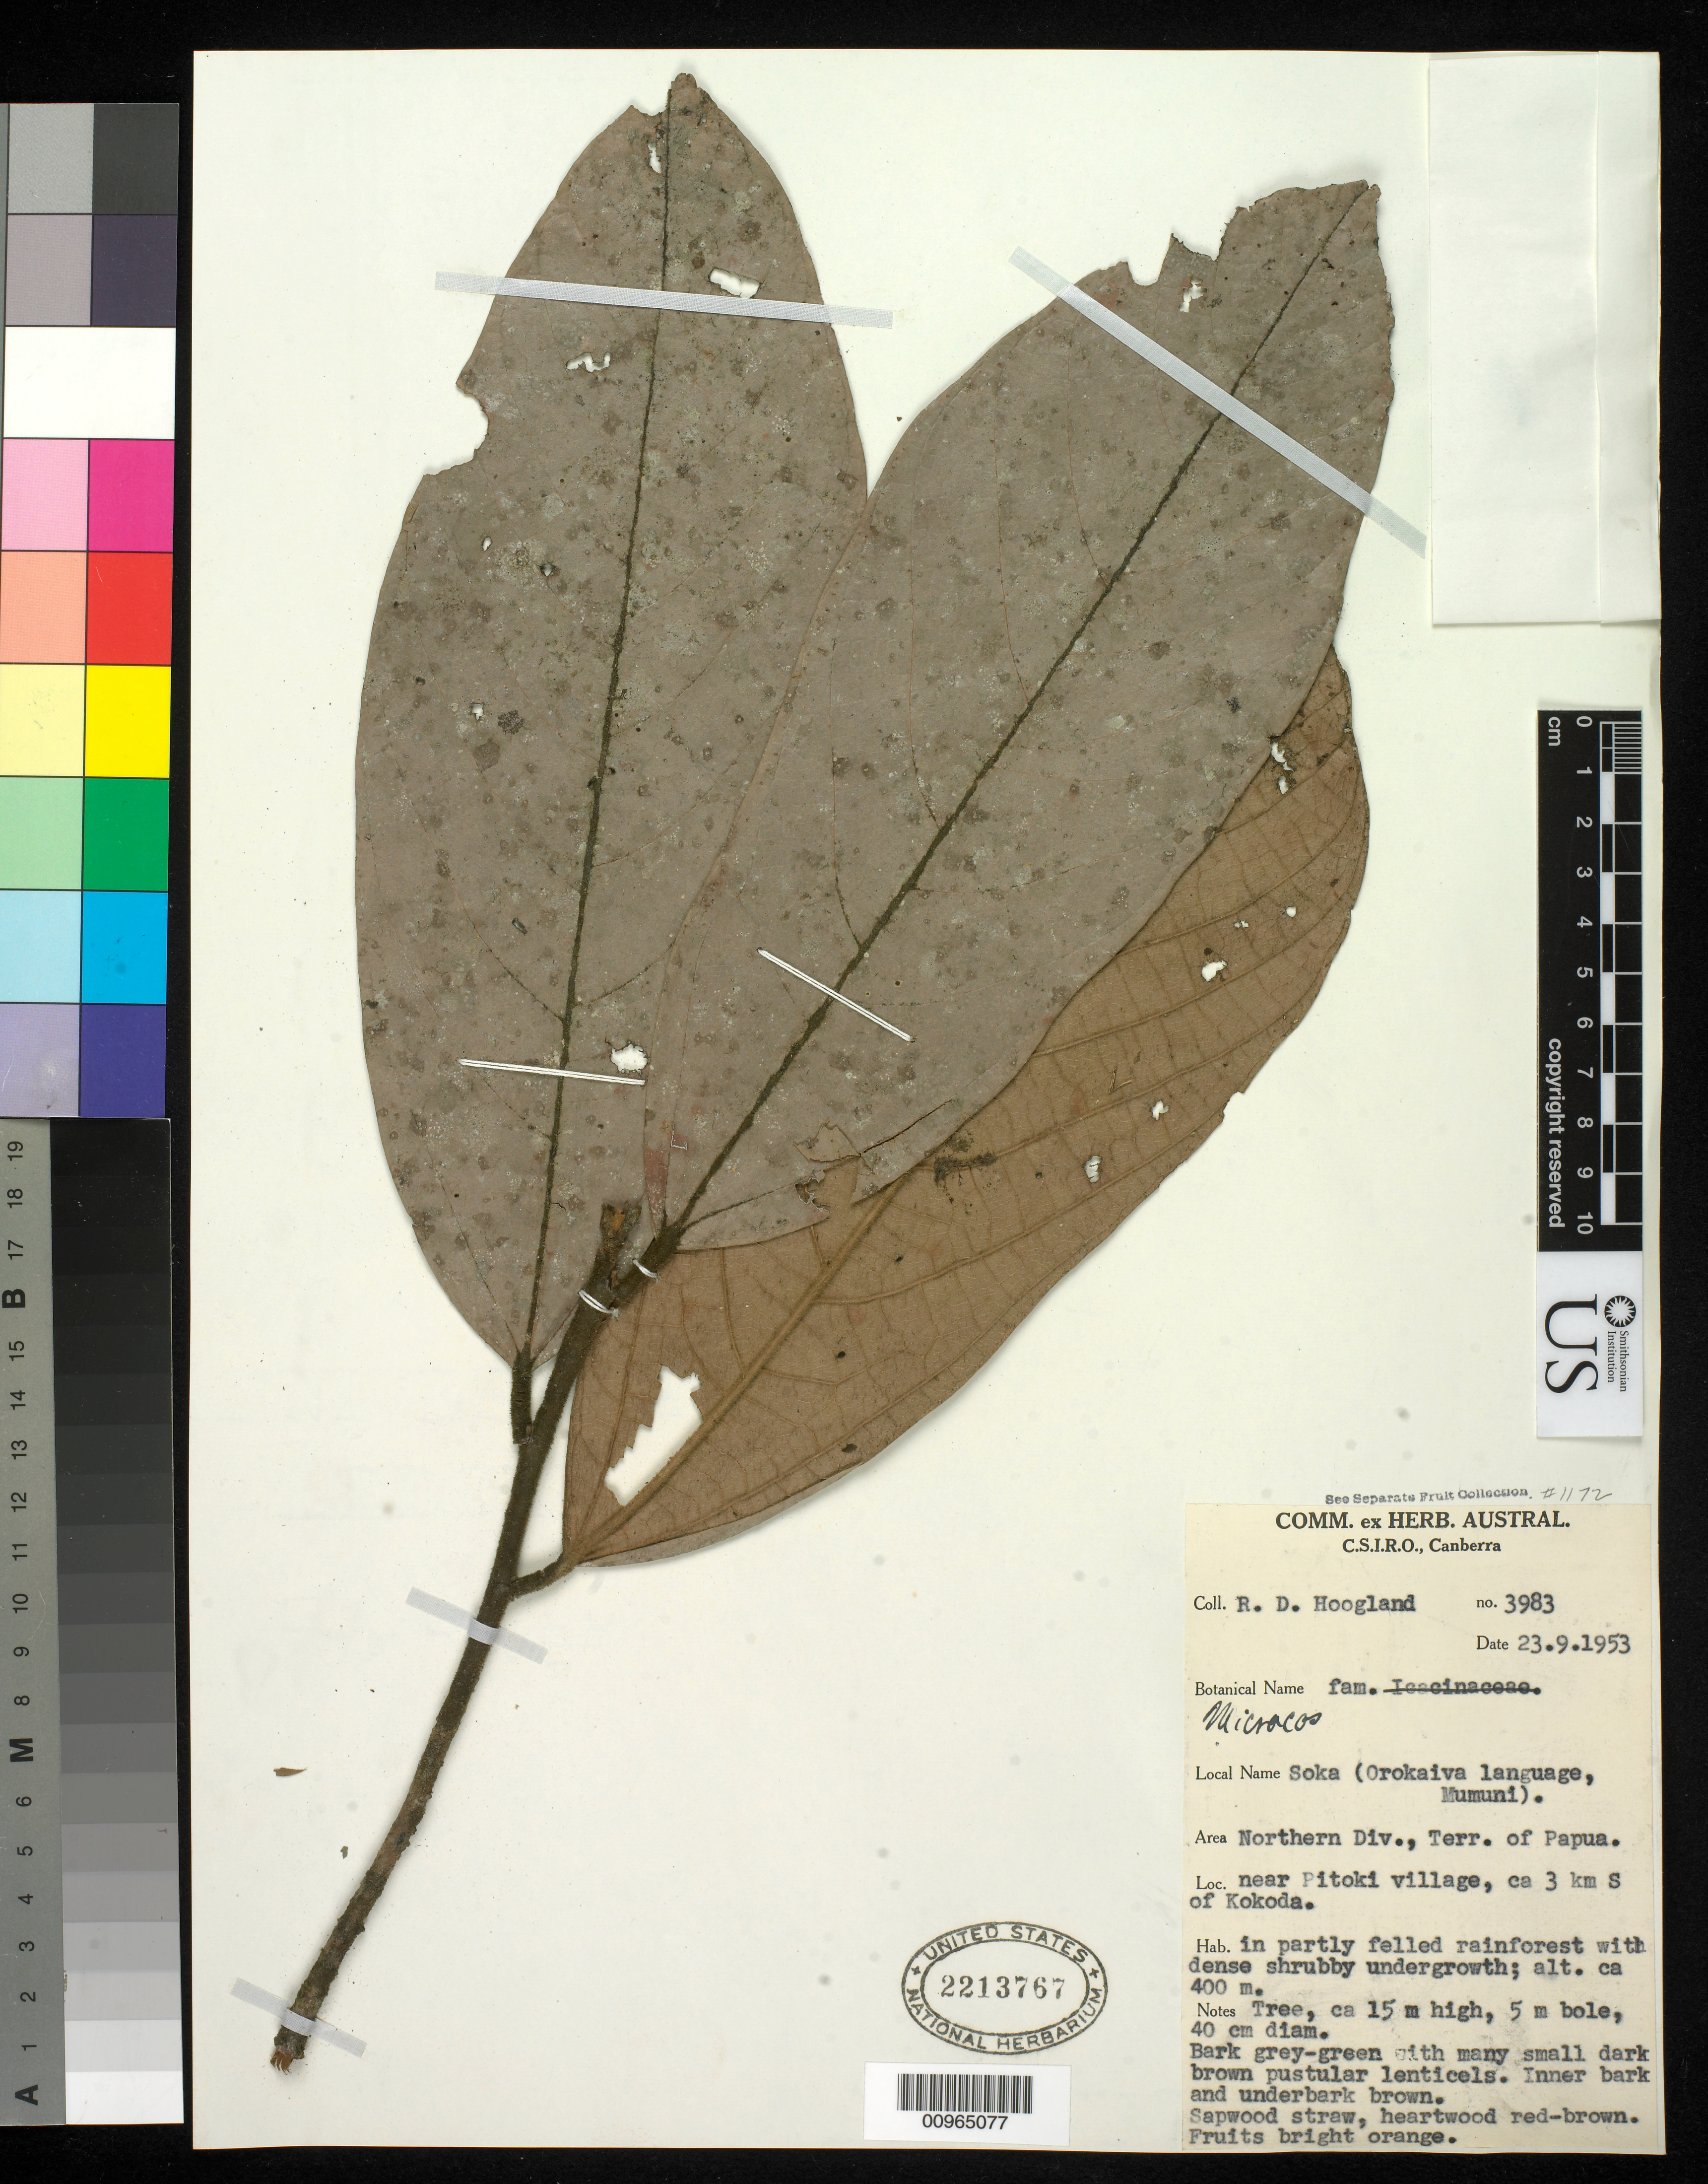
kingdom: Plantae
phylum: Tracheophyta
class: Magnoliopsida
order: Malvales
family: Malvaceae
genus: Microcos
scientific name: Microcos sp.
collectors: R. D. Hoogland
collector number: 3983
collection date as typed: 23 Sep 1953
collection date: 1953-09-23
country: Papua New Guinea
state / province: Northern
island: New Guinea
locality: Near Pitoki village, ca 3 km S of Kokoda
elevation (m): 400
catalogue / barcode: US 2213767